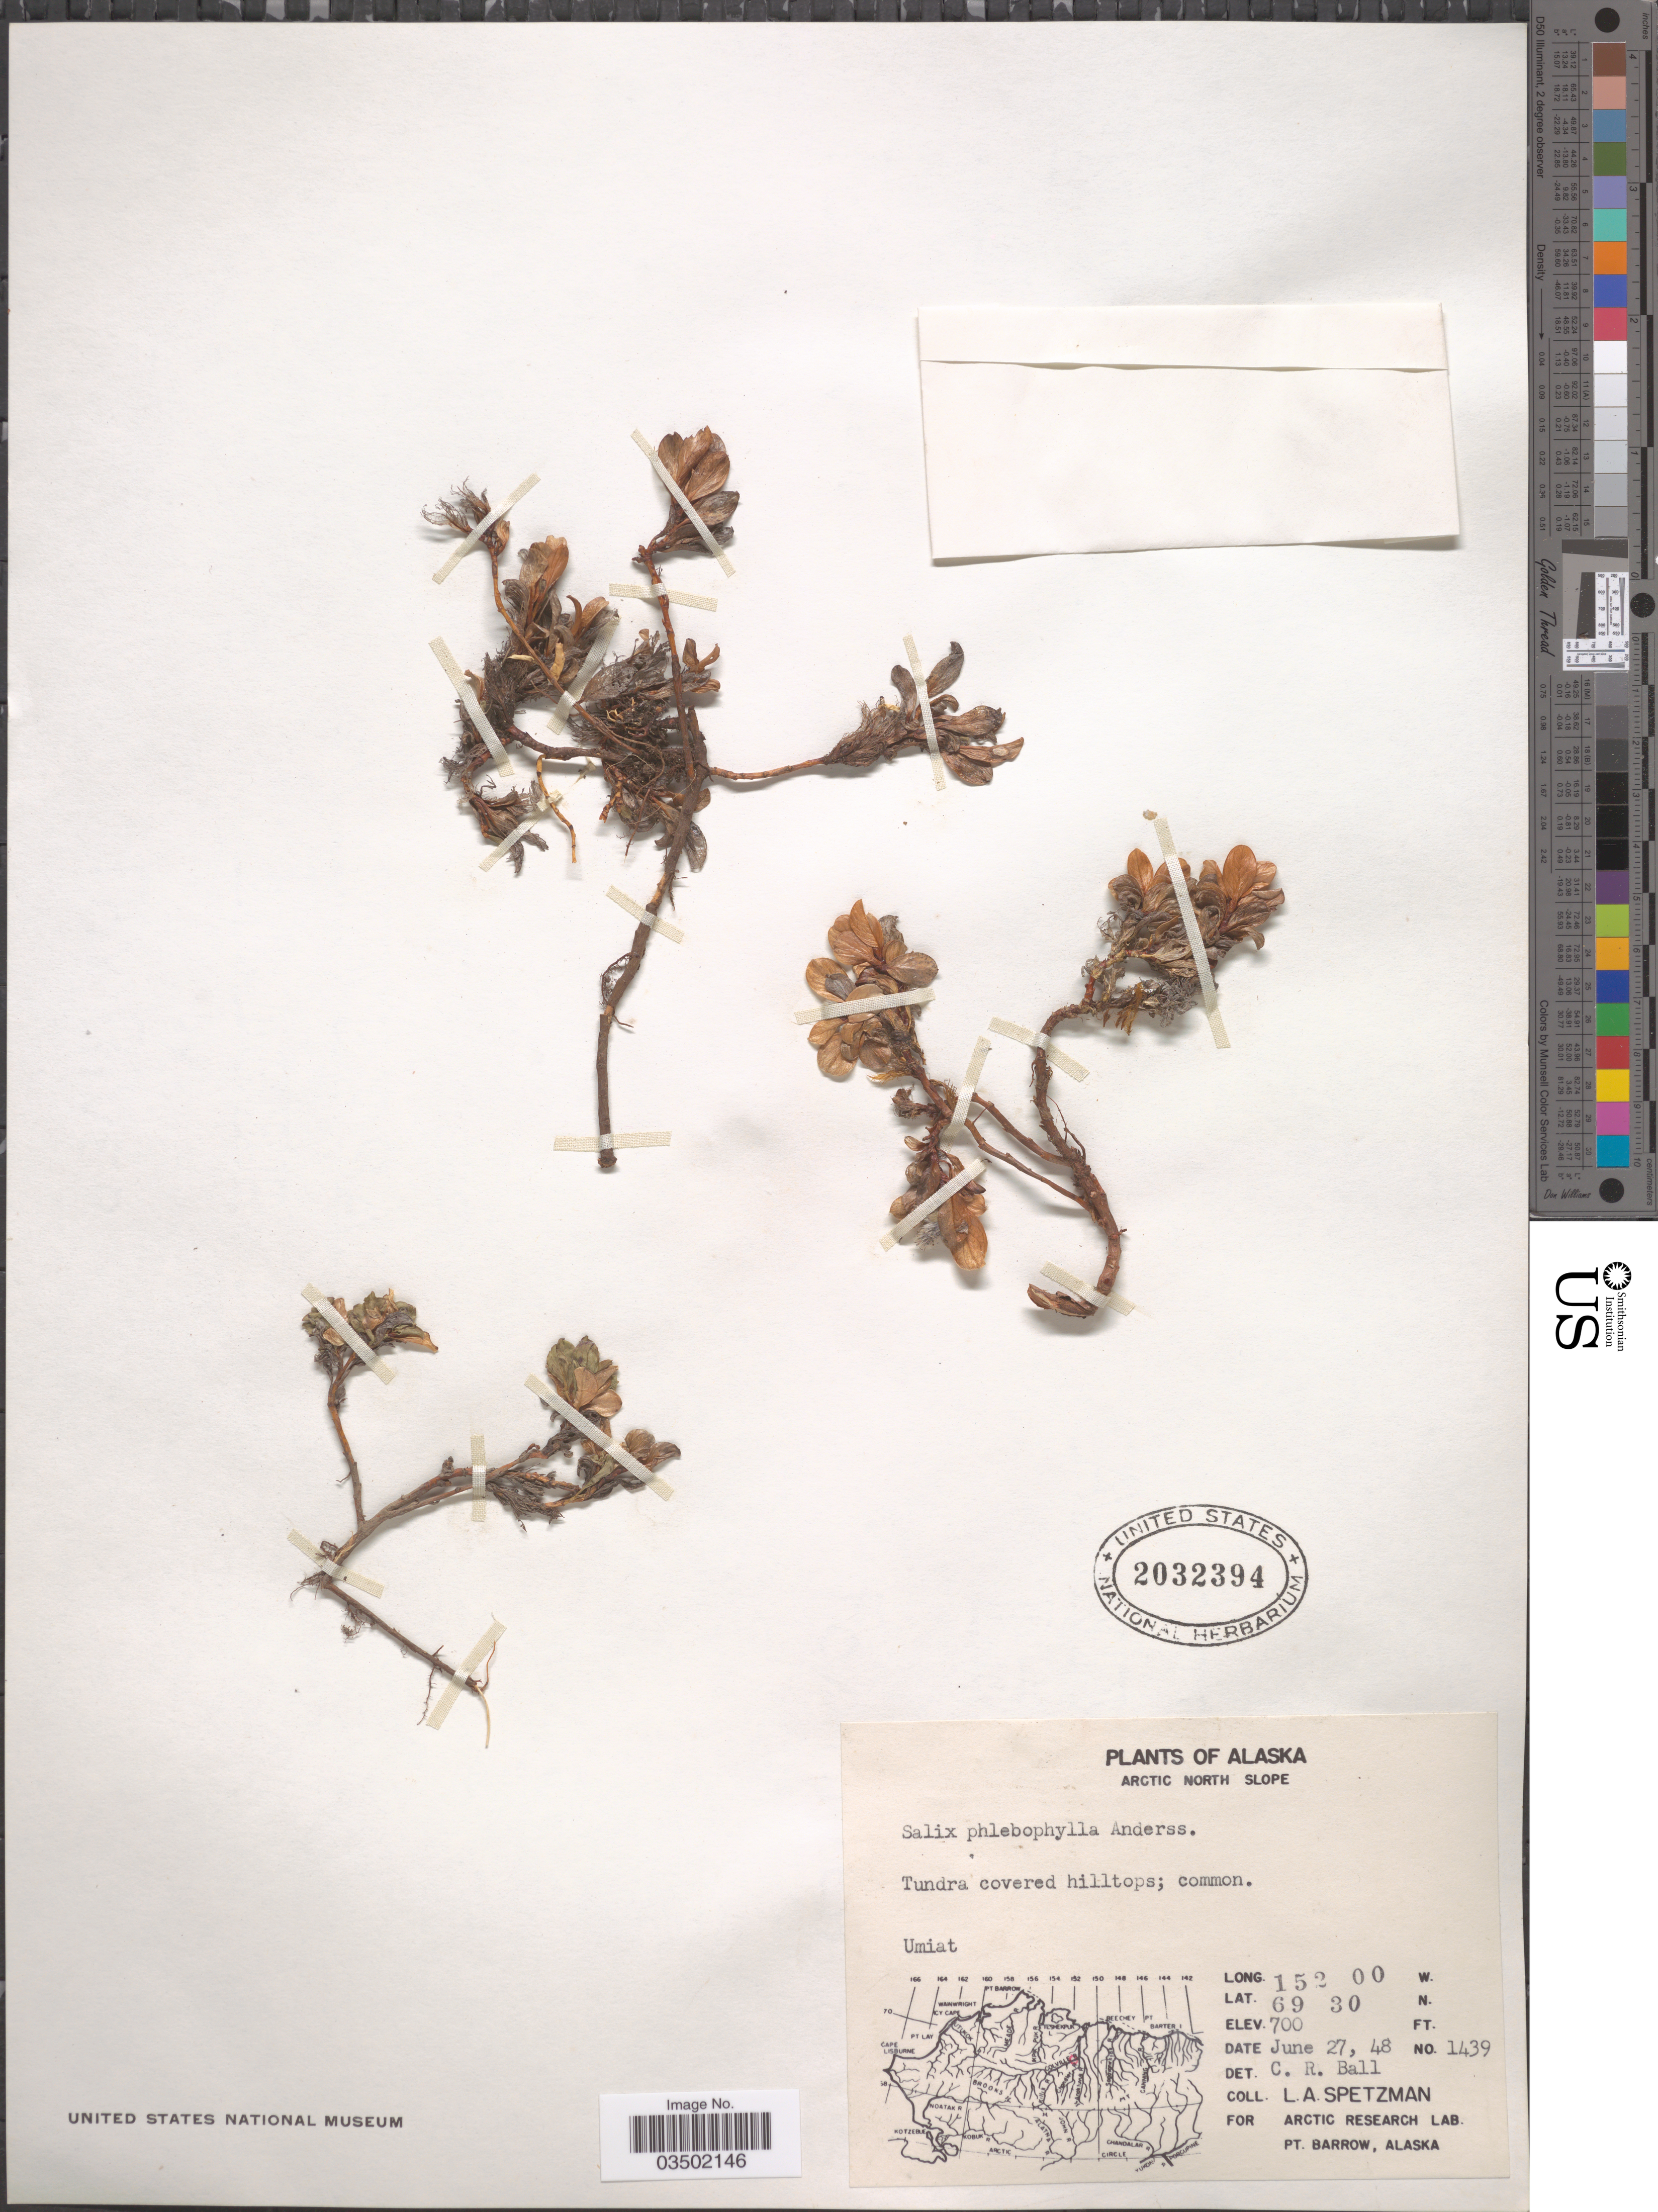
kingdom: Plantae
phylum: Tracheophyta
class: Magnoliopsida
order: Malpighiales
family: Salicaceae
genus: Salix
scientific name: Salix phlebophylla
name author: Andersson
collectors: L. Spetzman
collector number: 1439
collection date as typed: Transcribed d/m/y: 27/6/48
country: United States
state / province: Alaska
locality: Arctic North Slope. Umiat.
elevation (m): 213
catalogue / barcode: US 2032394